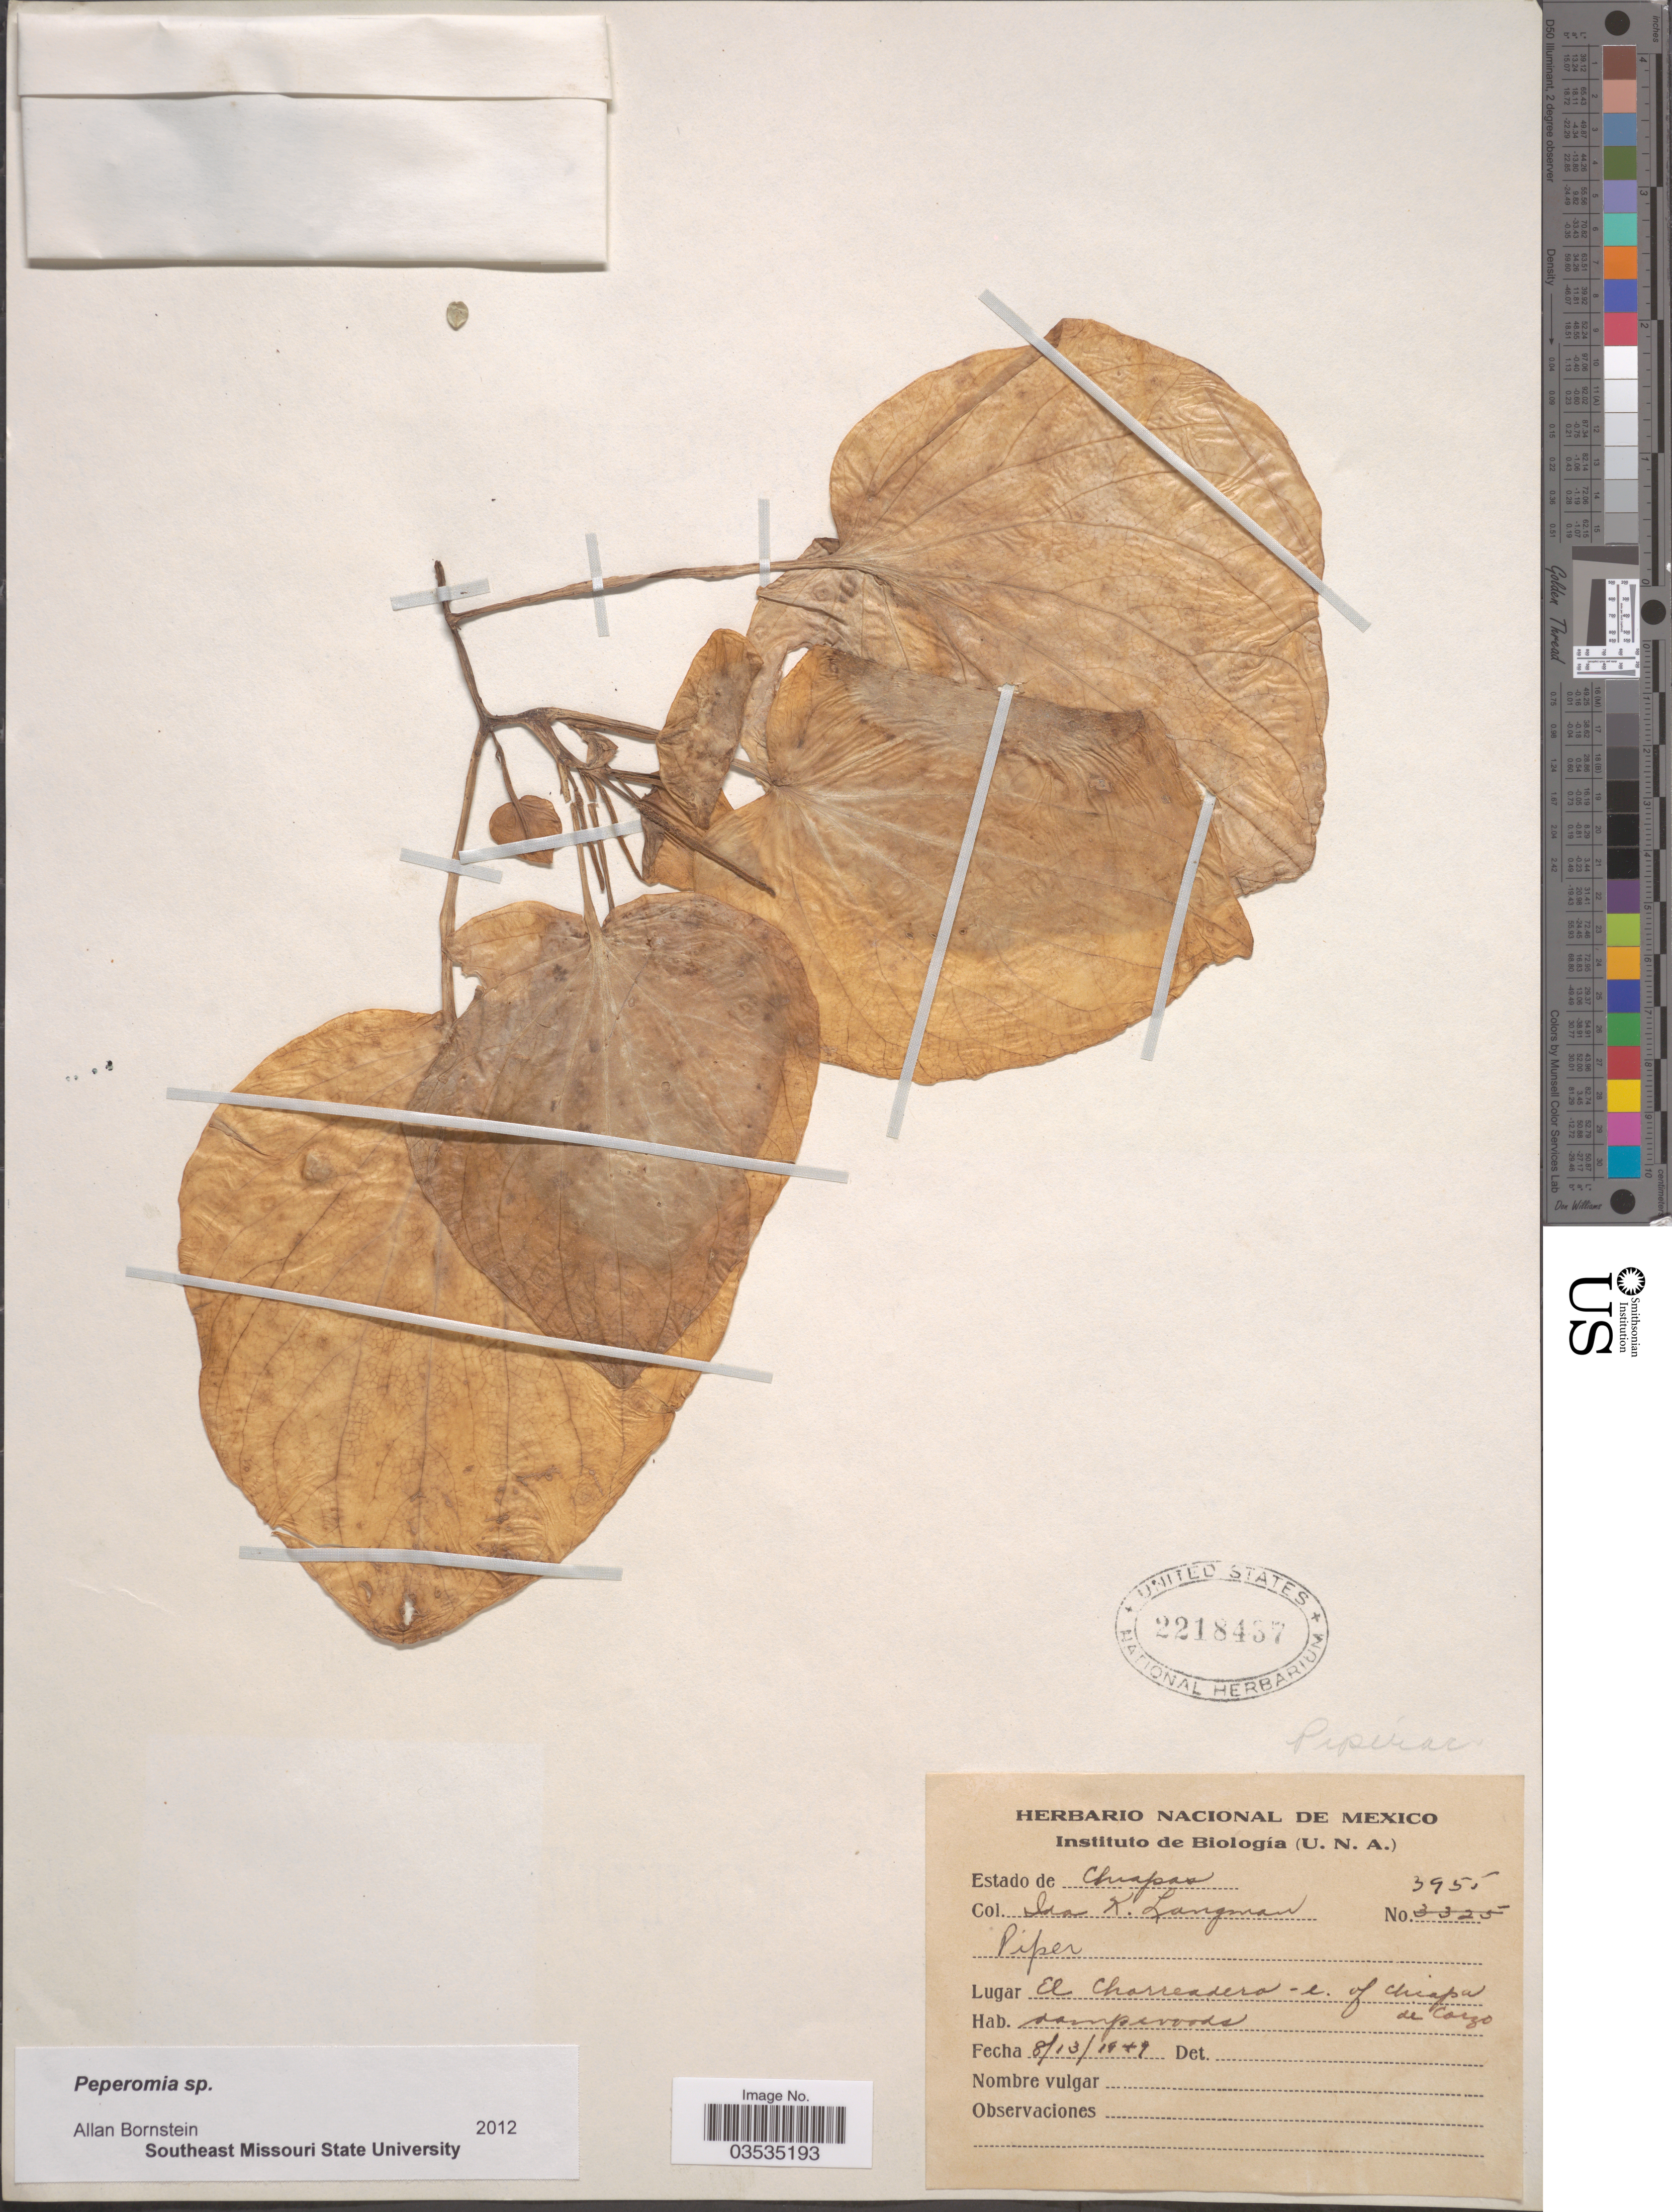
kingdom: Plantae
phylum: Tracheophyta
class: Magnoliopsida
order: Piperales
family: Piperaceae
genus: Peperomia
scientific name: Peperomia asarifolia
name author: Schltdl. & Cham.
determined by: Jiménez, José Estaban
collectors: I. K. Langman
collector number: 3955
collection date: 1949-08-13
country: Mexico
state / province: Chiapas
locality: Estado de Chiapas. El Chorreadero - e. of Chiapa de Carzo.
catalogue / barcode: US 2218437